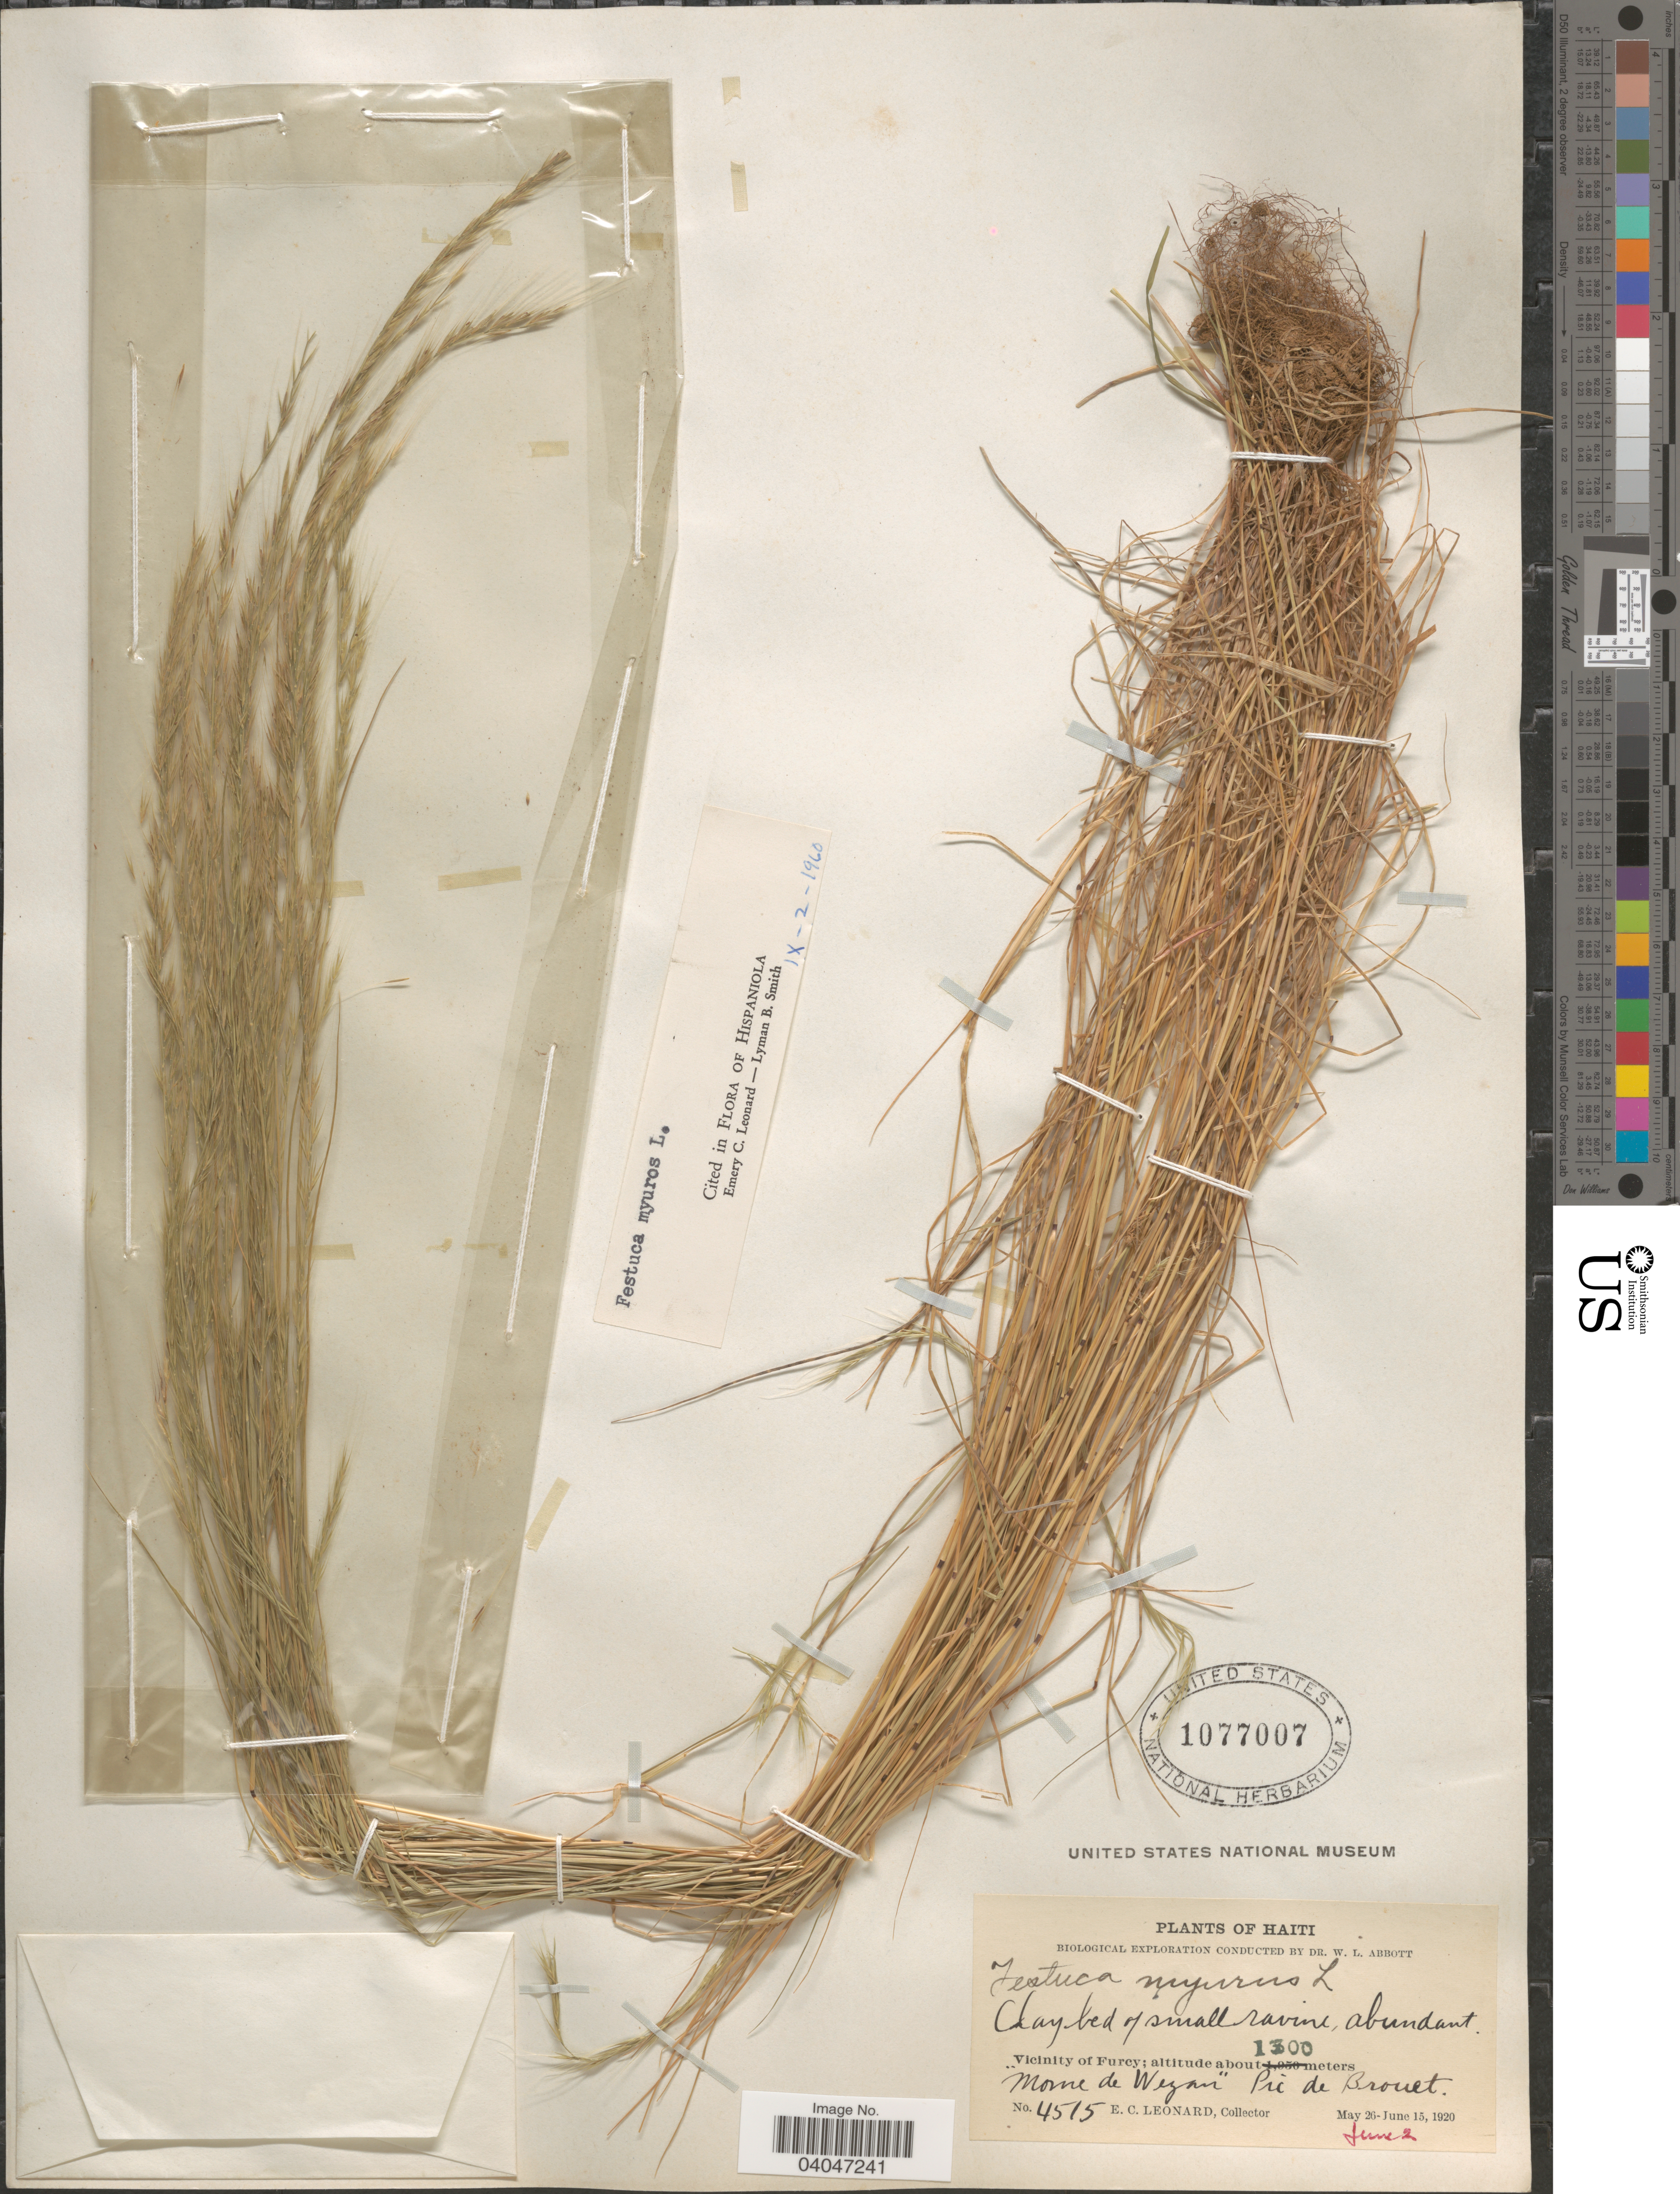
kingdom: Plantae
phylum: Tracheophyta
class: Liliopsida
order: Poales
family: Poaceae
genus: Festuca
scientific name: Festuca myuros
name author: L.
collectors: E. C. Leonard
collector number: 4515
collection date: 1920-06-02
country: Haiti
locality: Vicinity of Furcy. "Mome de Wezan" Pic de Brouet.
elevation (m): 1300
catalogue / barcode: US 1077007